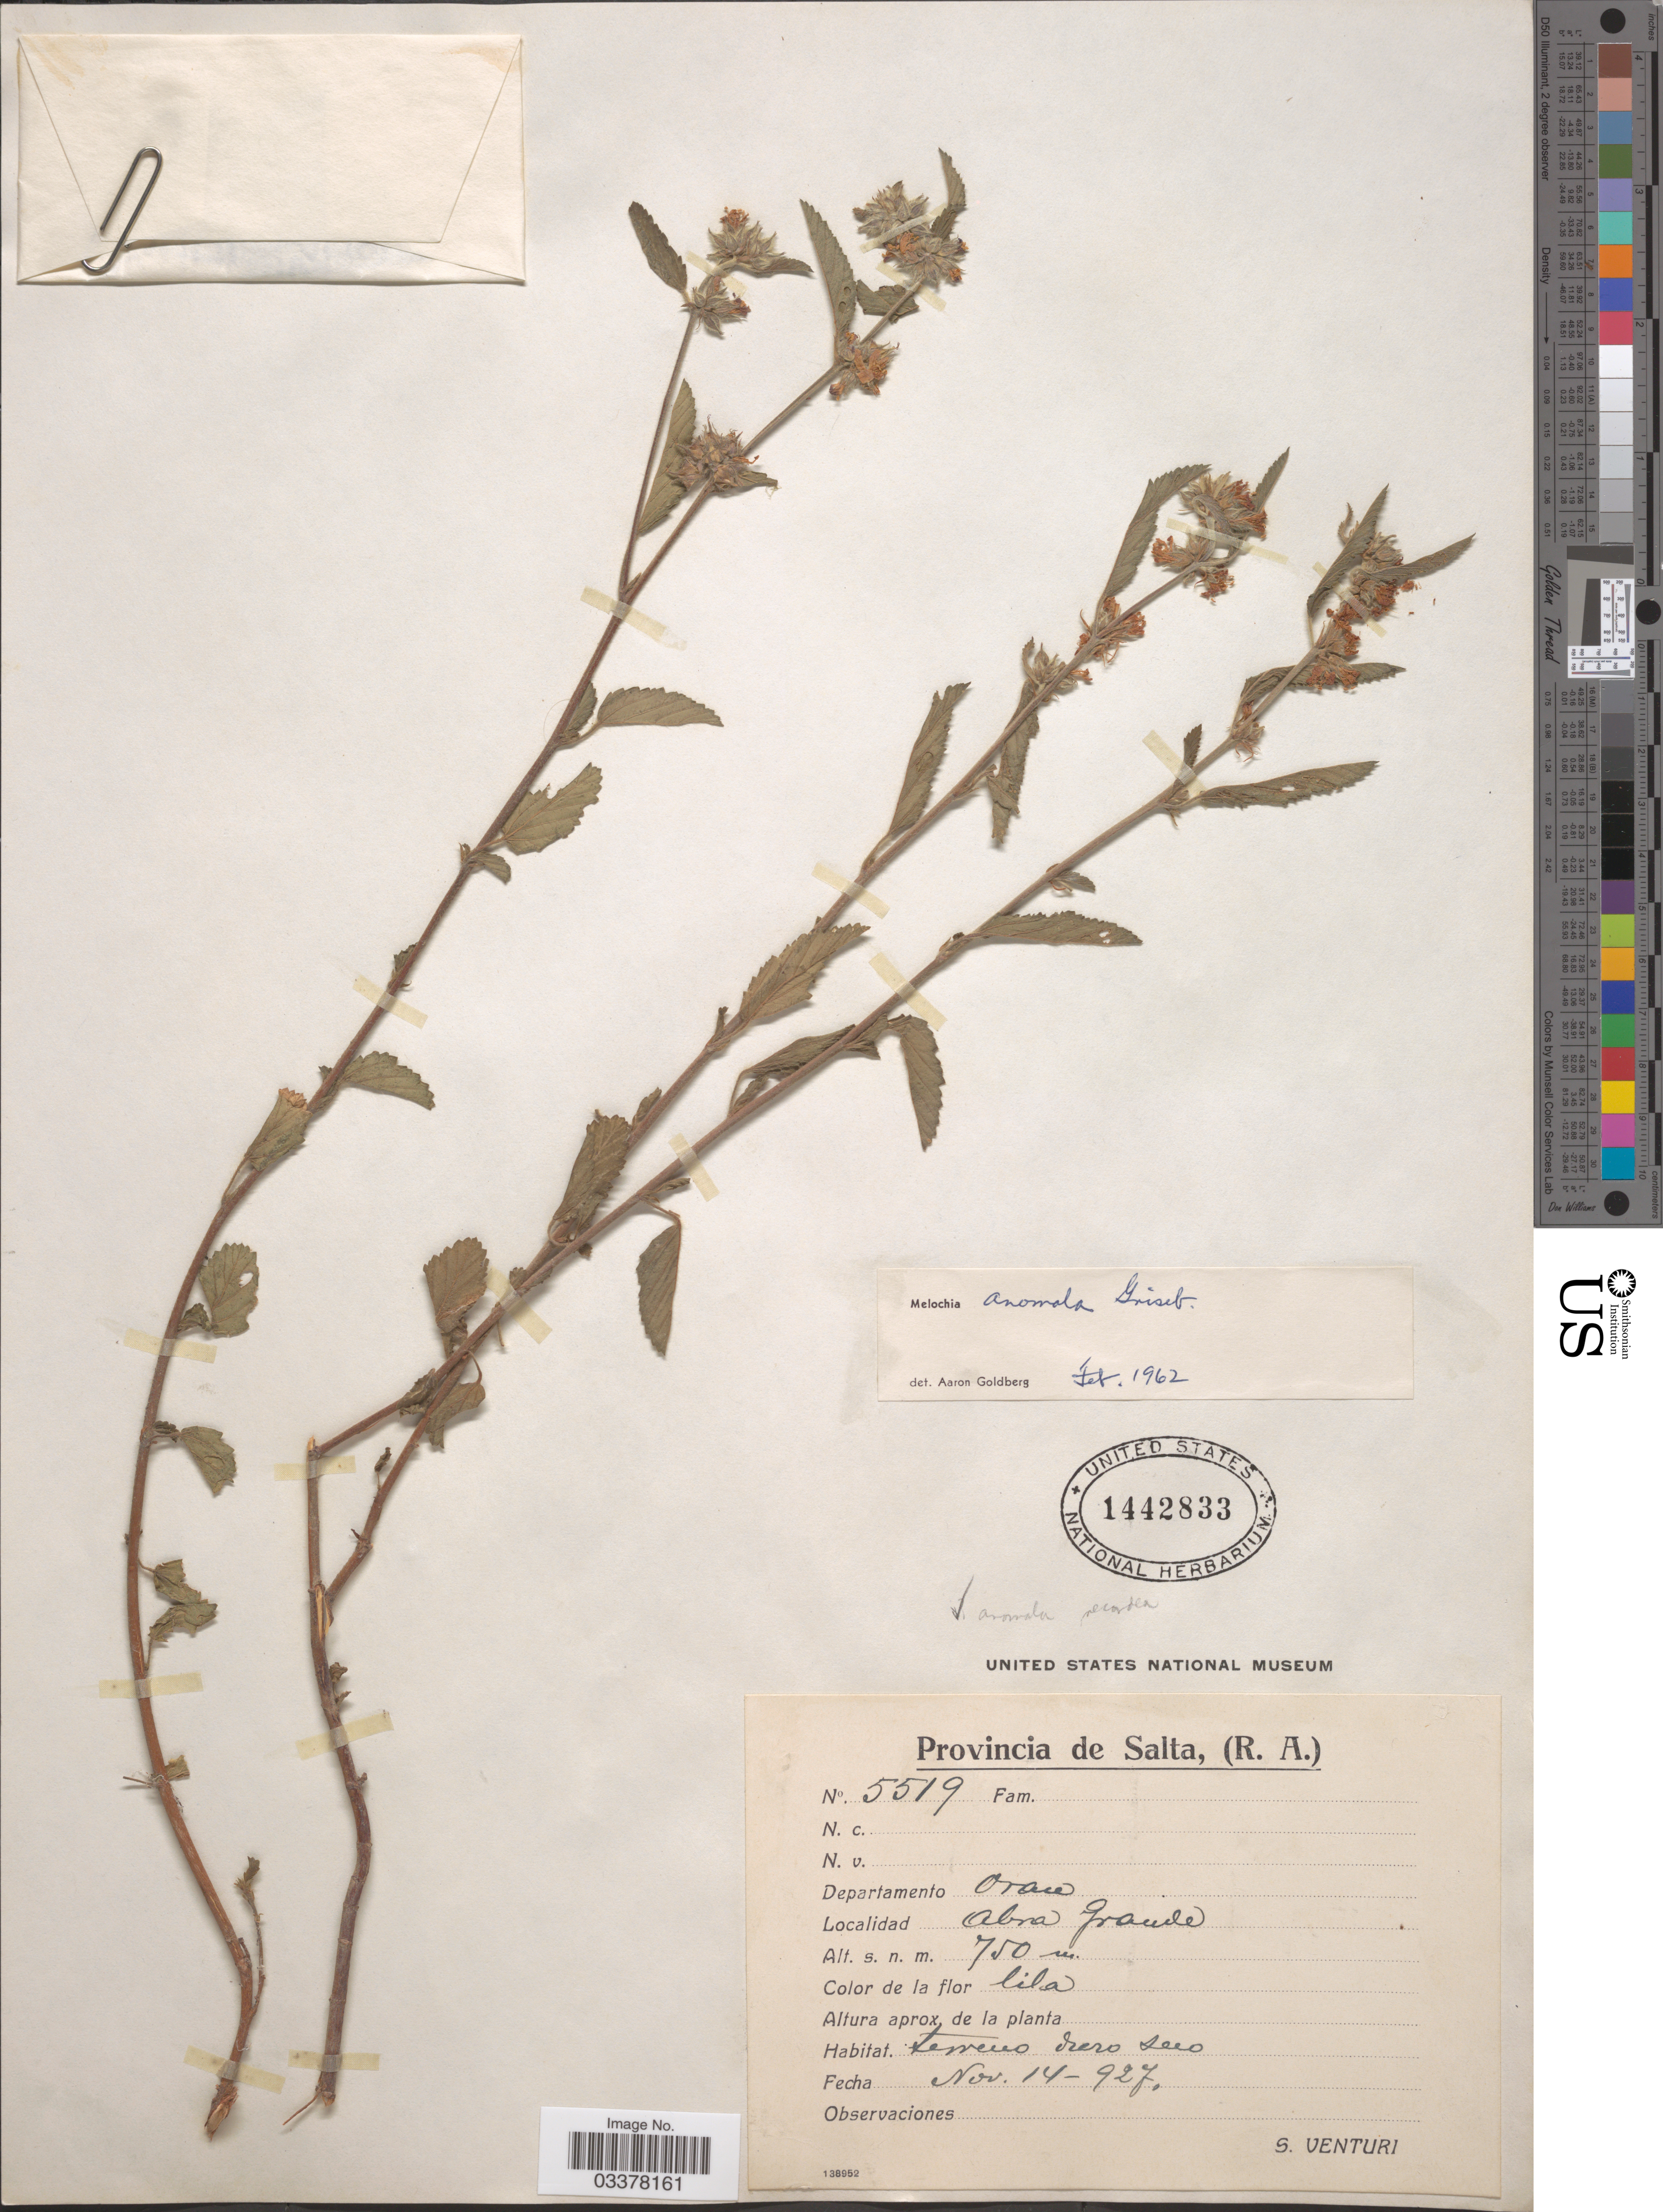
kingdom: Plantae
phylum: Tracheophyta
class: Magnoliopsida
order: Malvales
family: Malvaceae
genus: Melochia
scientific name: Melochia anomala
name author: Griseb.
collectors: S. Venturi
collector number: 5519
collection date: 1927-11-14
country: Argentina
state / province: Salta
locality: Departamento Oran. Abra Grande.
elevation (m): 750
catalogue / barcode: US 1442833